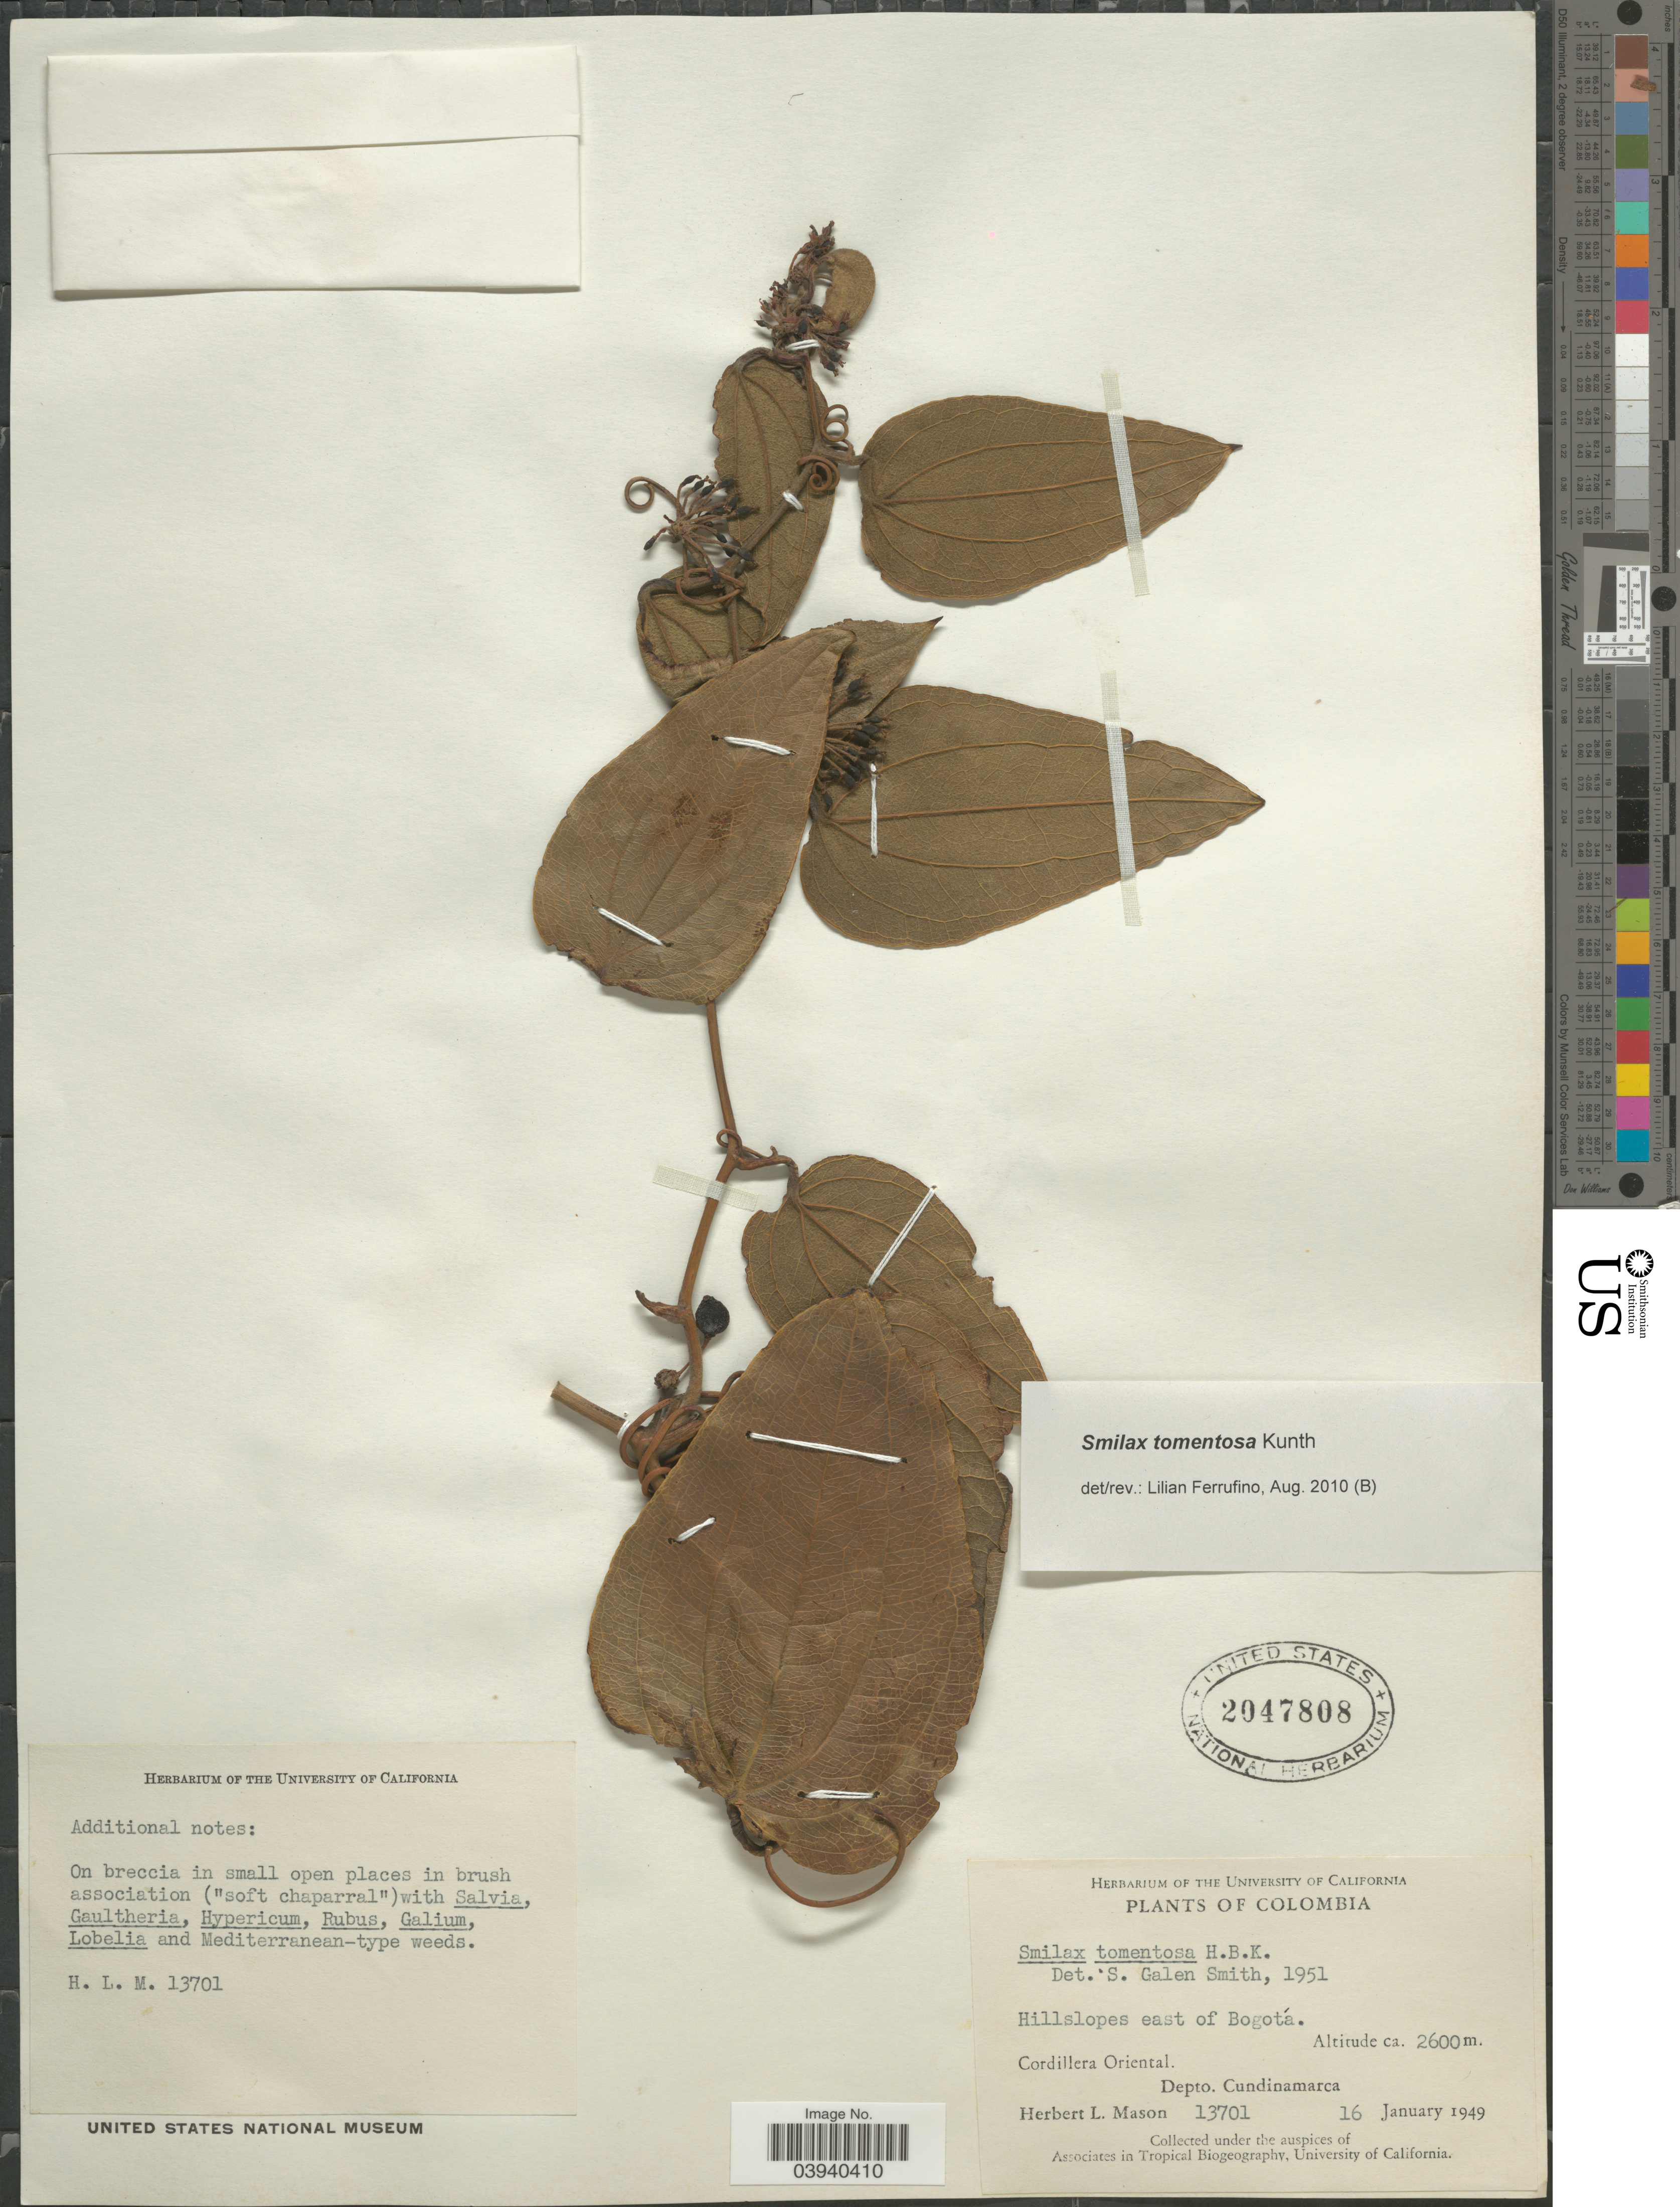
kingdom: Plantae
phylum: Tracheophyta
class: Liliopsida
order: Liliales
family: Smilacaceae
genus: Smilax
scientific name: Smilax tomentosa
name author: Kunth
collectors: H. L. Mason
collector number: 13701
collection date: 1949-01-16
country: Colombia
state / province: Cundinamarca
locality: Hillslopes east of Bogotá. Cordillera Oriental. Depto. Cundinamarca.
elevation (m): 2600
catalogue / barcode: US 2047808